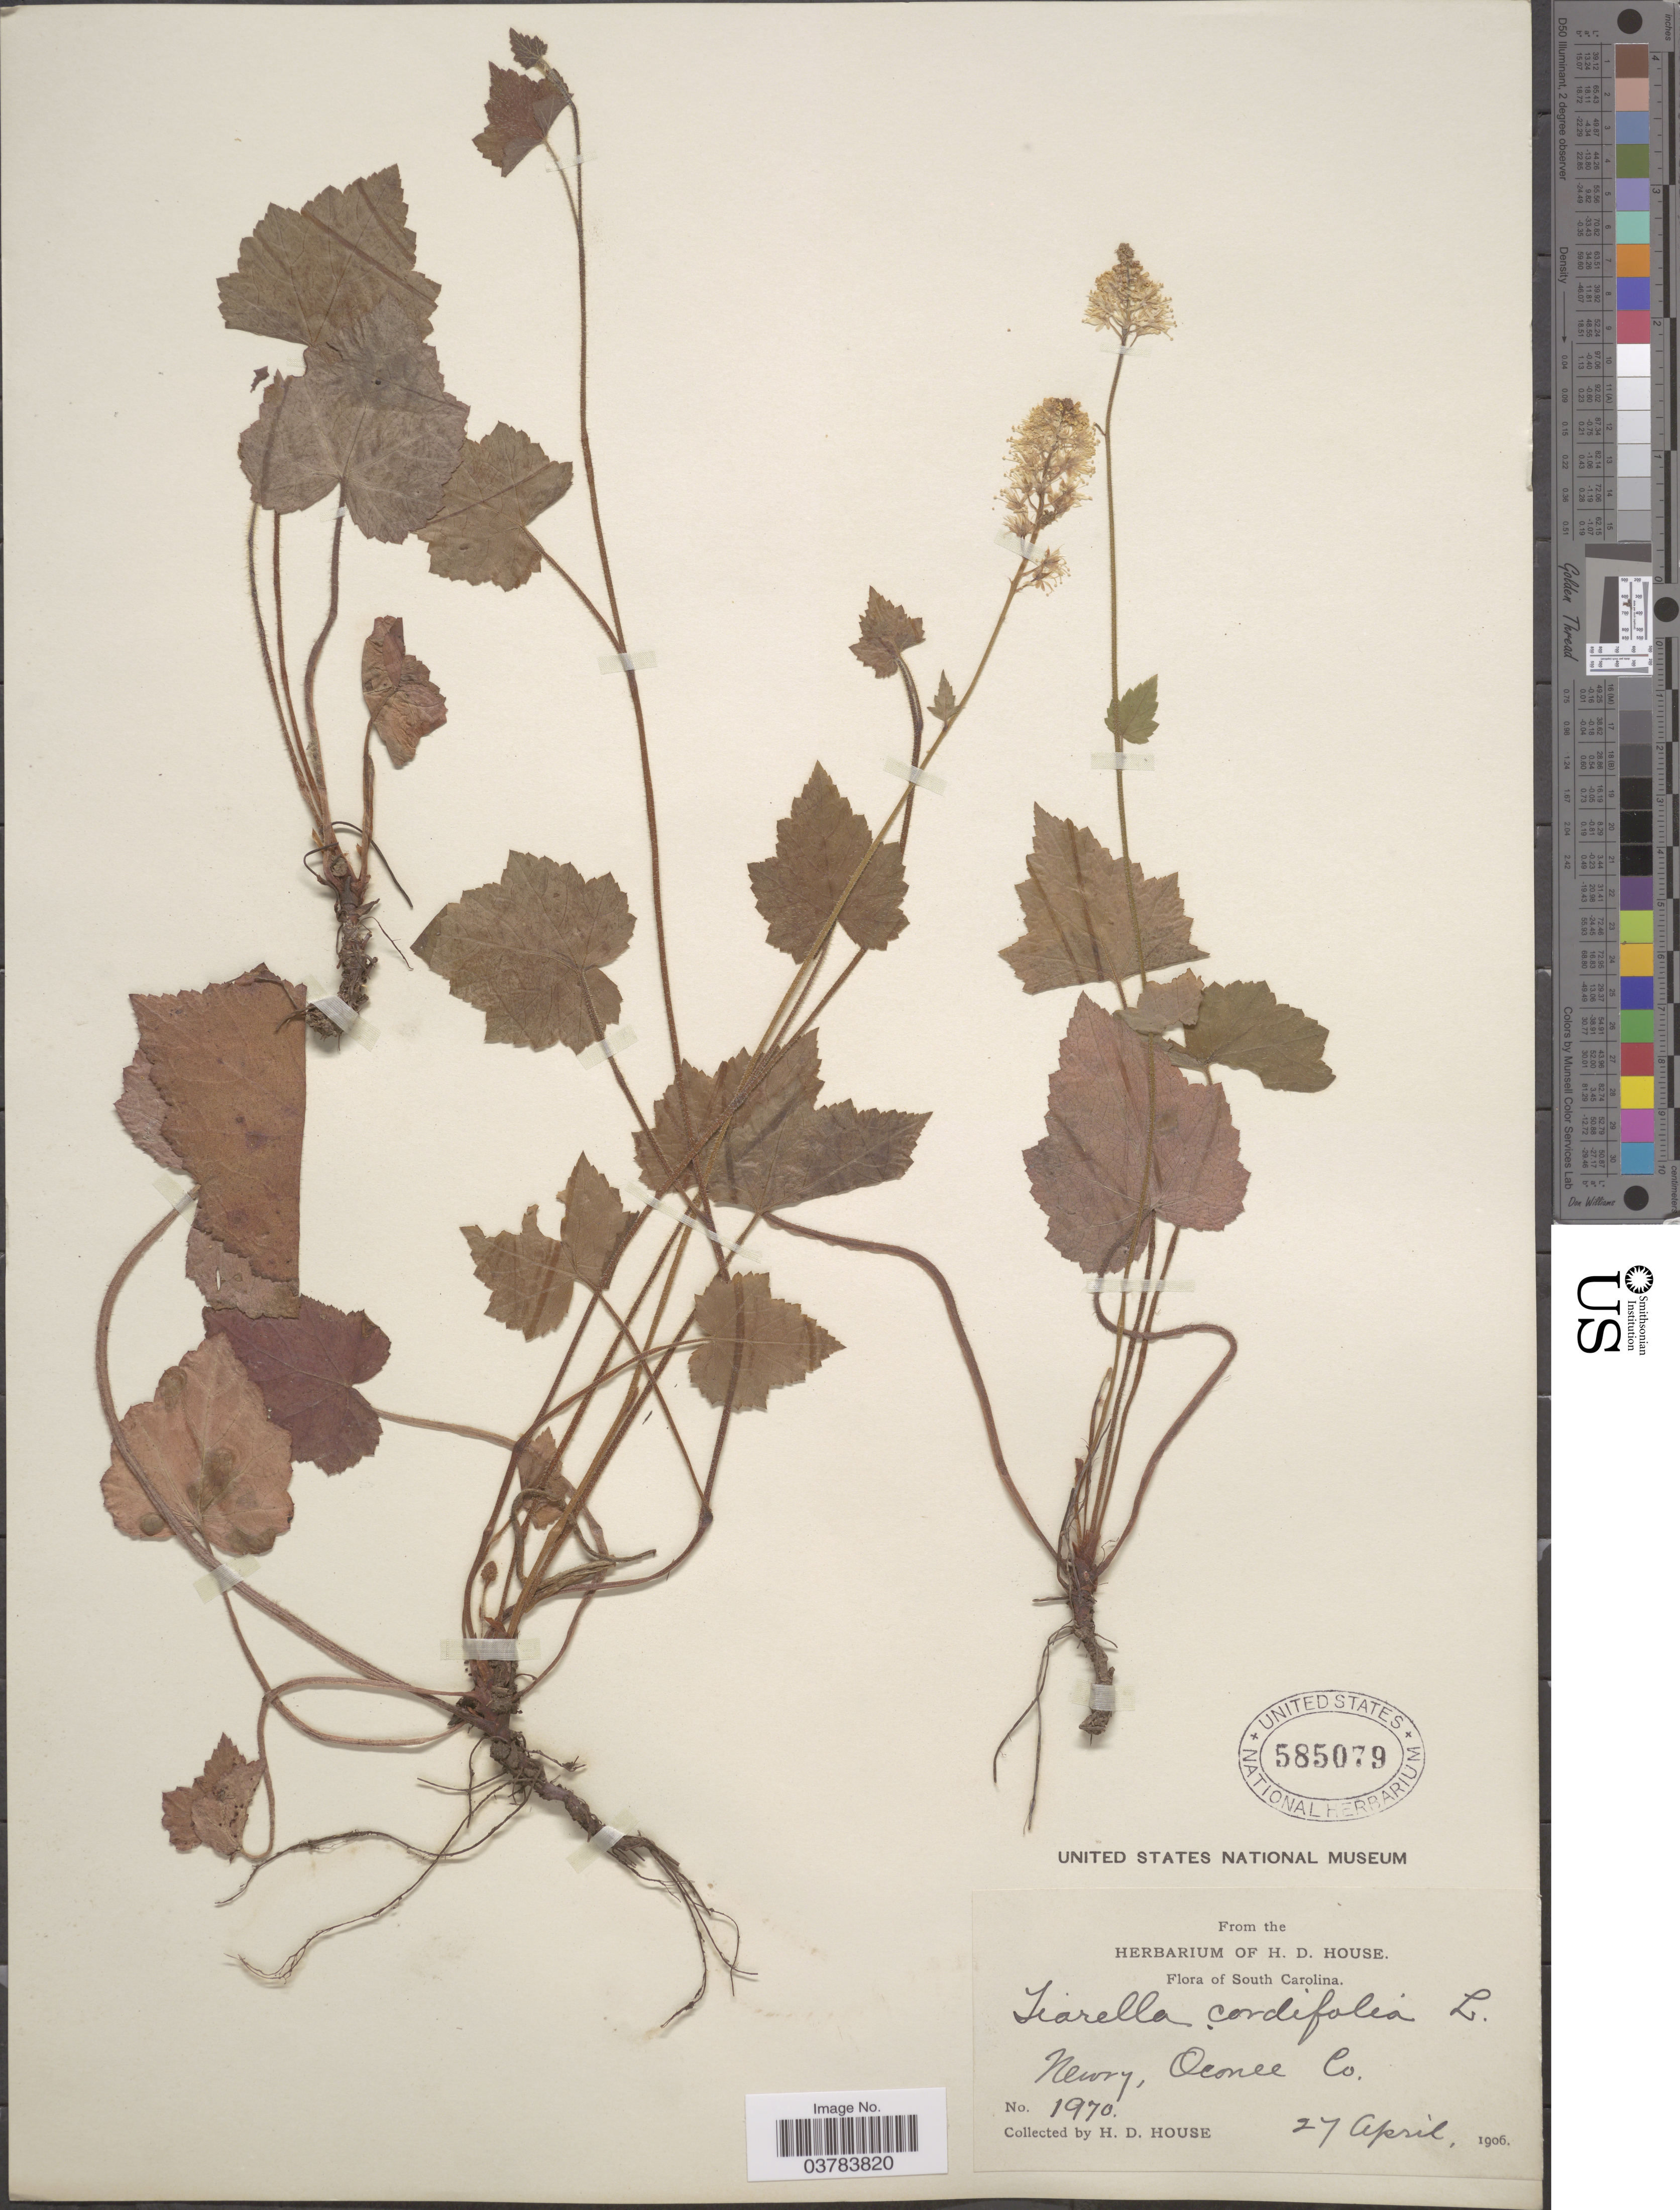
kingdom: Plantae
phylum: Tracheophyta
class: Magnoliopsida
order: Saxifragales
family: Saxifragaceae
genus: Tiarella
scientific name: Tiarella cordifolia var. typica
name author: Lakela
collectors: H. D. House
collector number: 1970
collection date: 1906-04-27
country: United States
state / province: South Carolina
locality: Newry, Oconee Co.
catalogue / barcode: US 585079